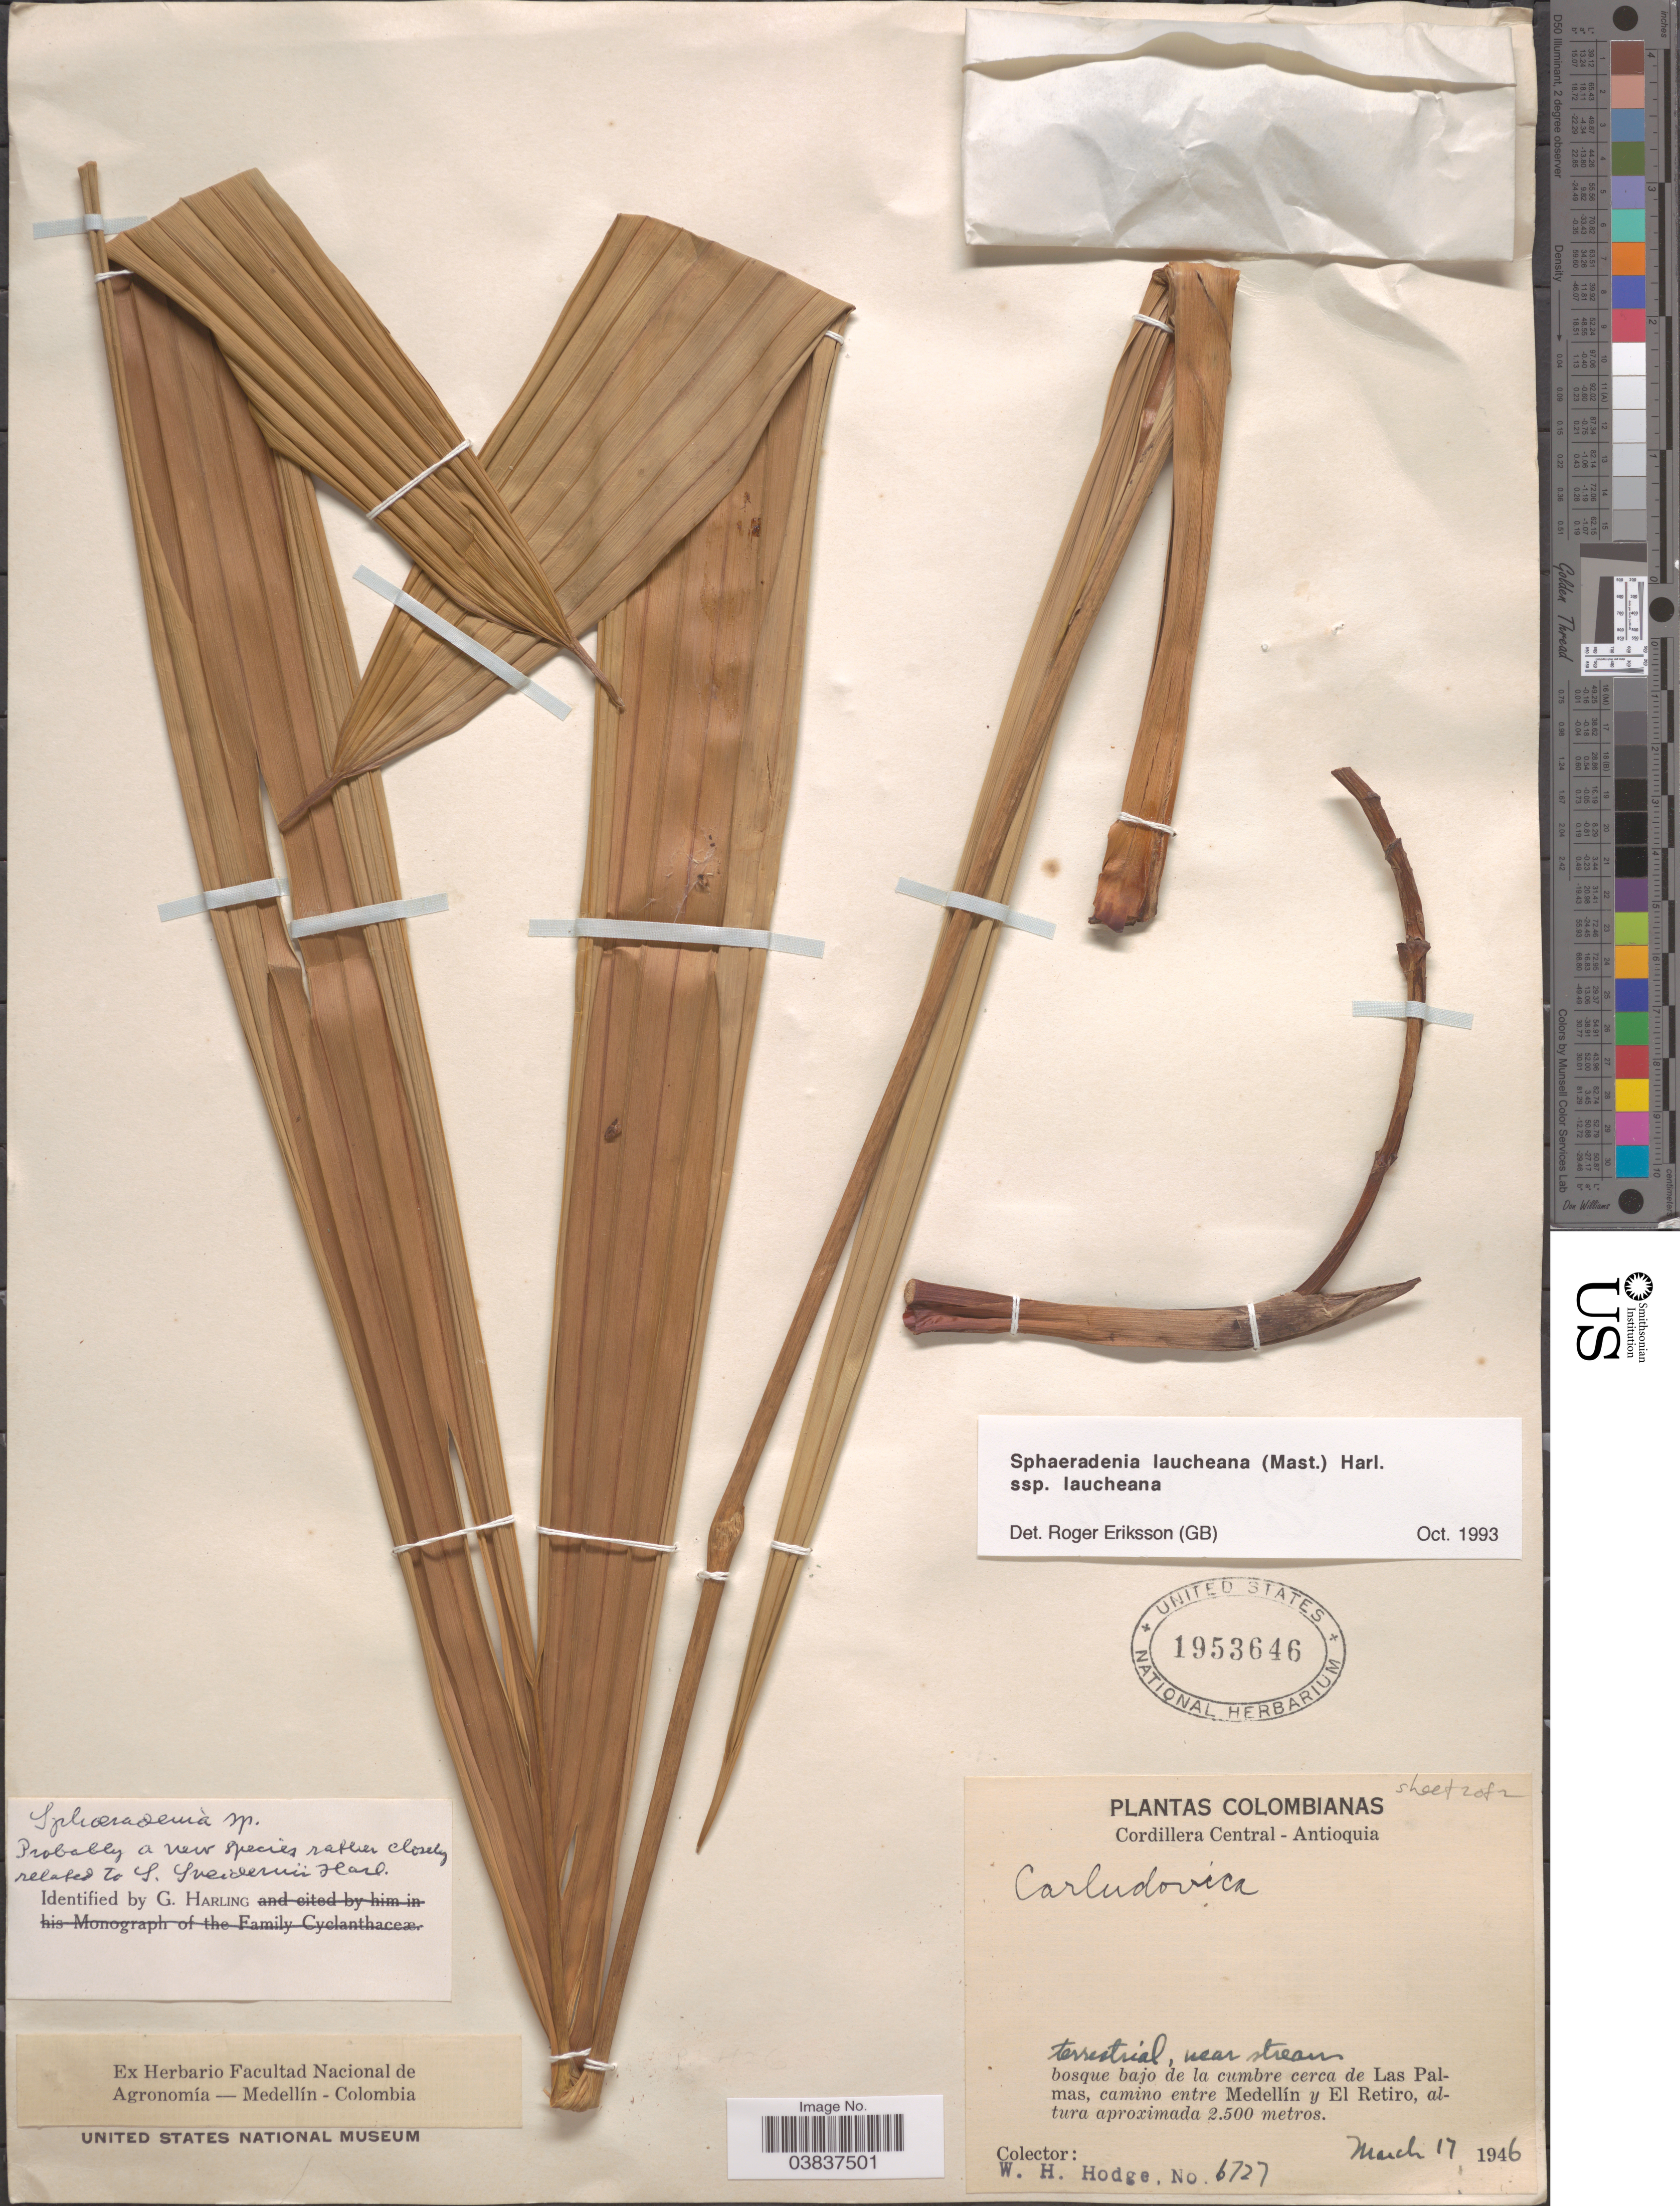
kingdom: Plantae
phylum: Tracheophyta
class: Liliopsida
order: Pandanales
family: Cyclanthaceae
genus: Sphaeradenia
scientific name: Sphaeradenia laucheana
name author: (Mast.) Harling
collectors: W. Hodge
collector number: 6727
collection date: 1946-03-17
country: Colombia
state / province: Antioquia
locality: Cordillera Central. Bosque bajo de la cumbre cerca de Las Palmas, camino entre Medellín y El Retiro.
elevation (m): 2500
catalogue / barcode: US 1953646